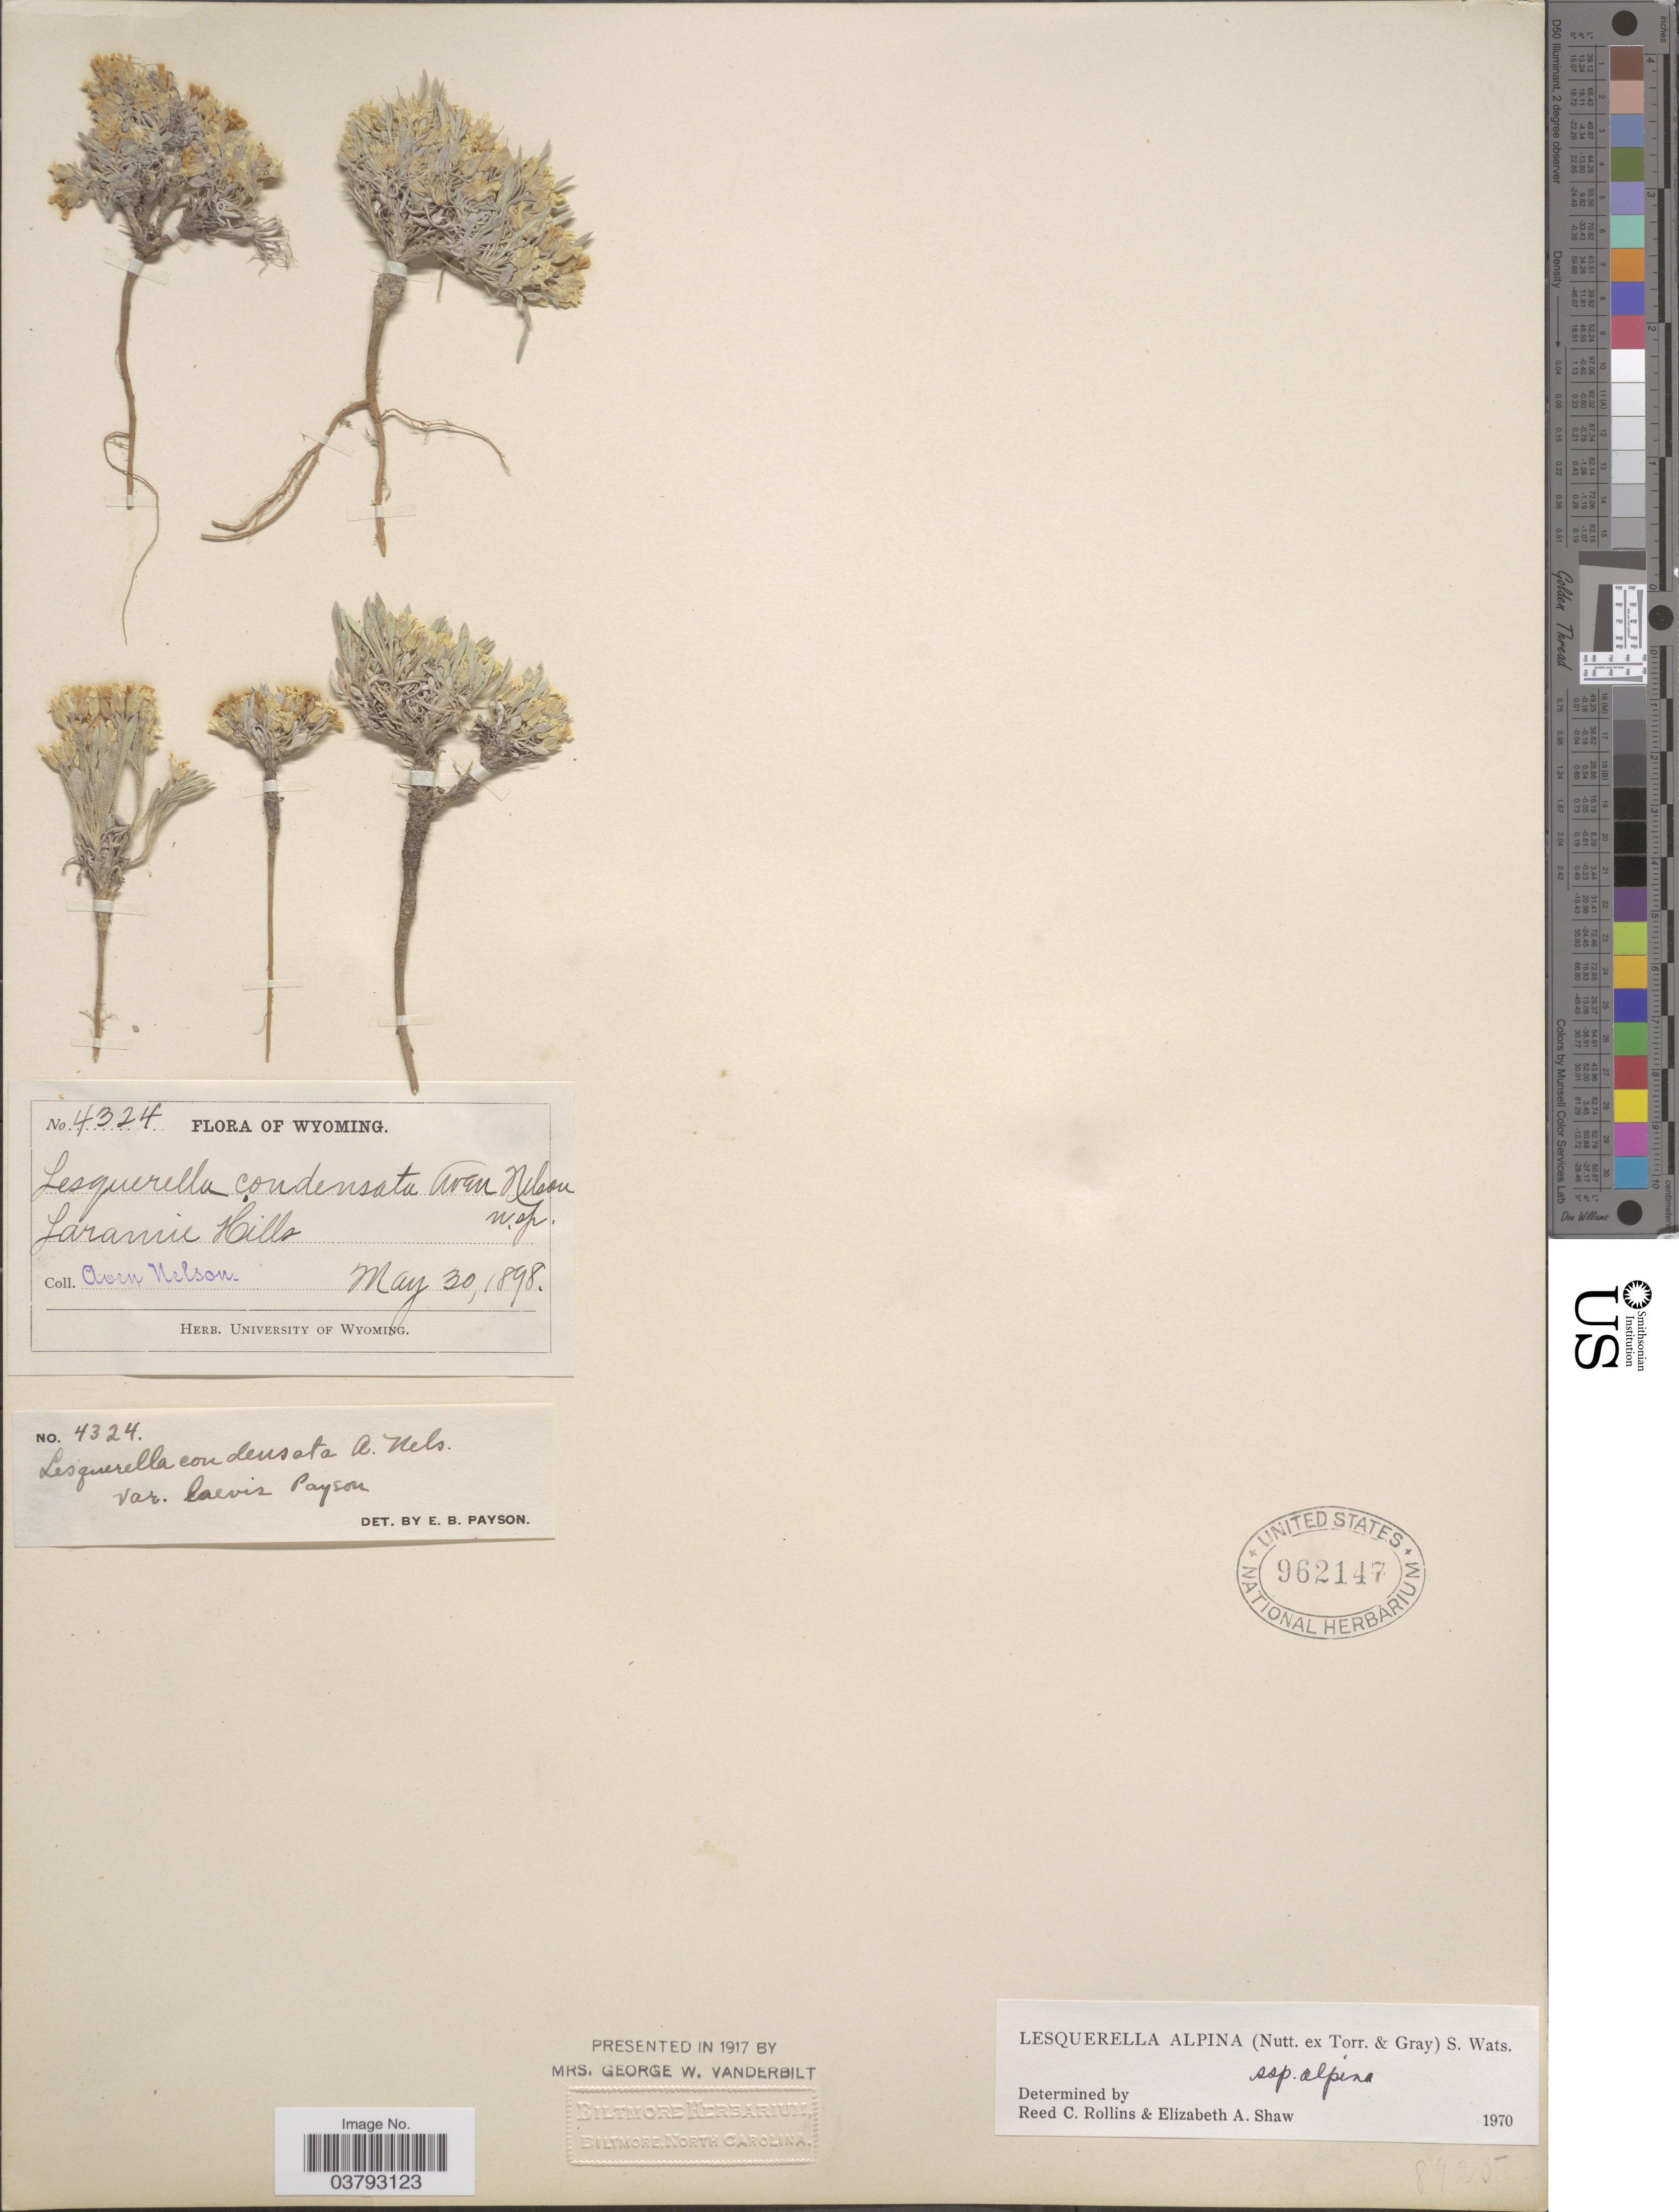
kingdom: Plantae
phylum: Tracheophyta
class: Magnoliopsida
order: Brassicales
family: Brassicaceae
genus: Lesquerella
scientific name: Lesquerella alpina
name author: (Nutt.) S. Watson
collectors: A. Nelson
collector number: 4324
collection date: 1898-05-30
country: United States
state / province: Wyoming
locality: Laramie Hills.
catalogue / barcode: US 962147